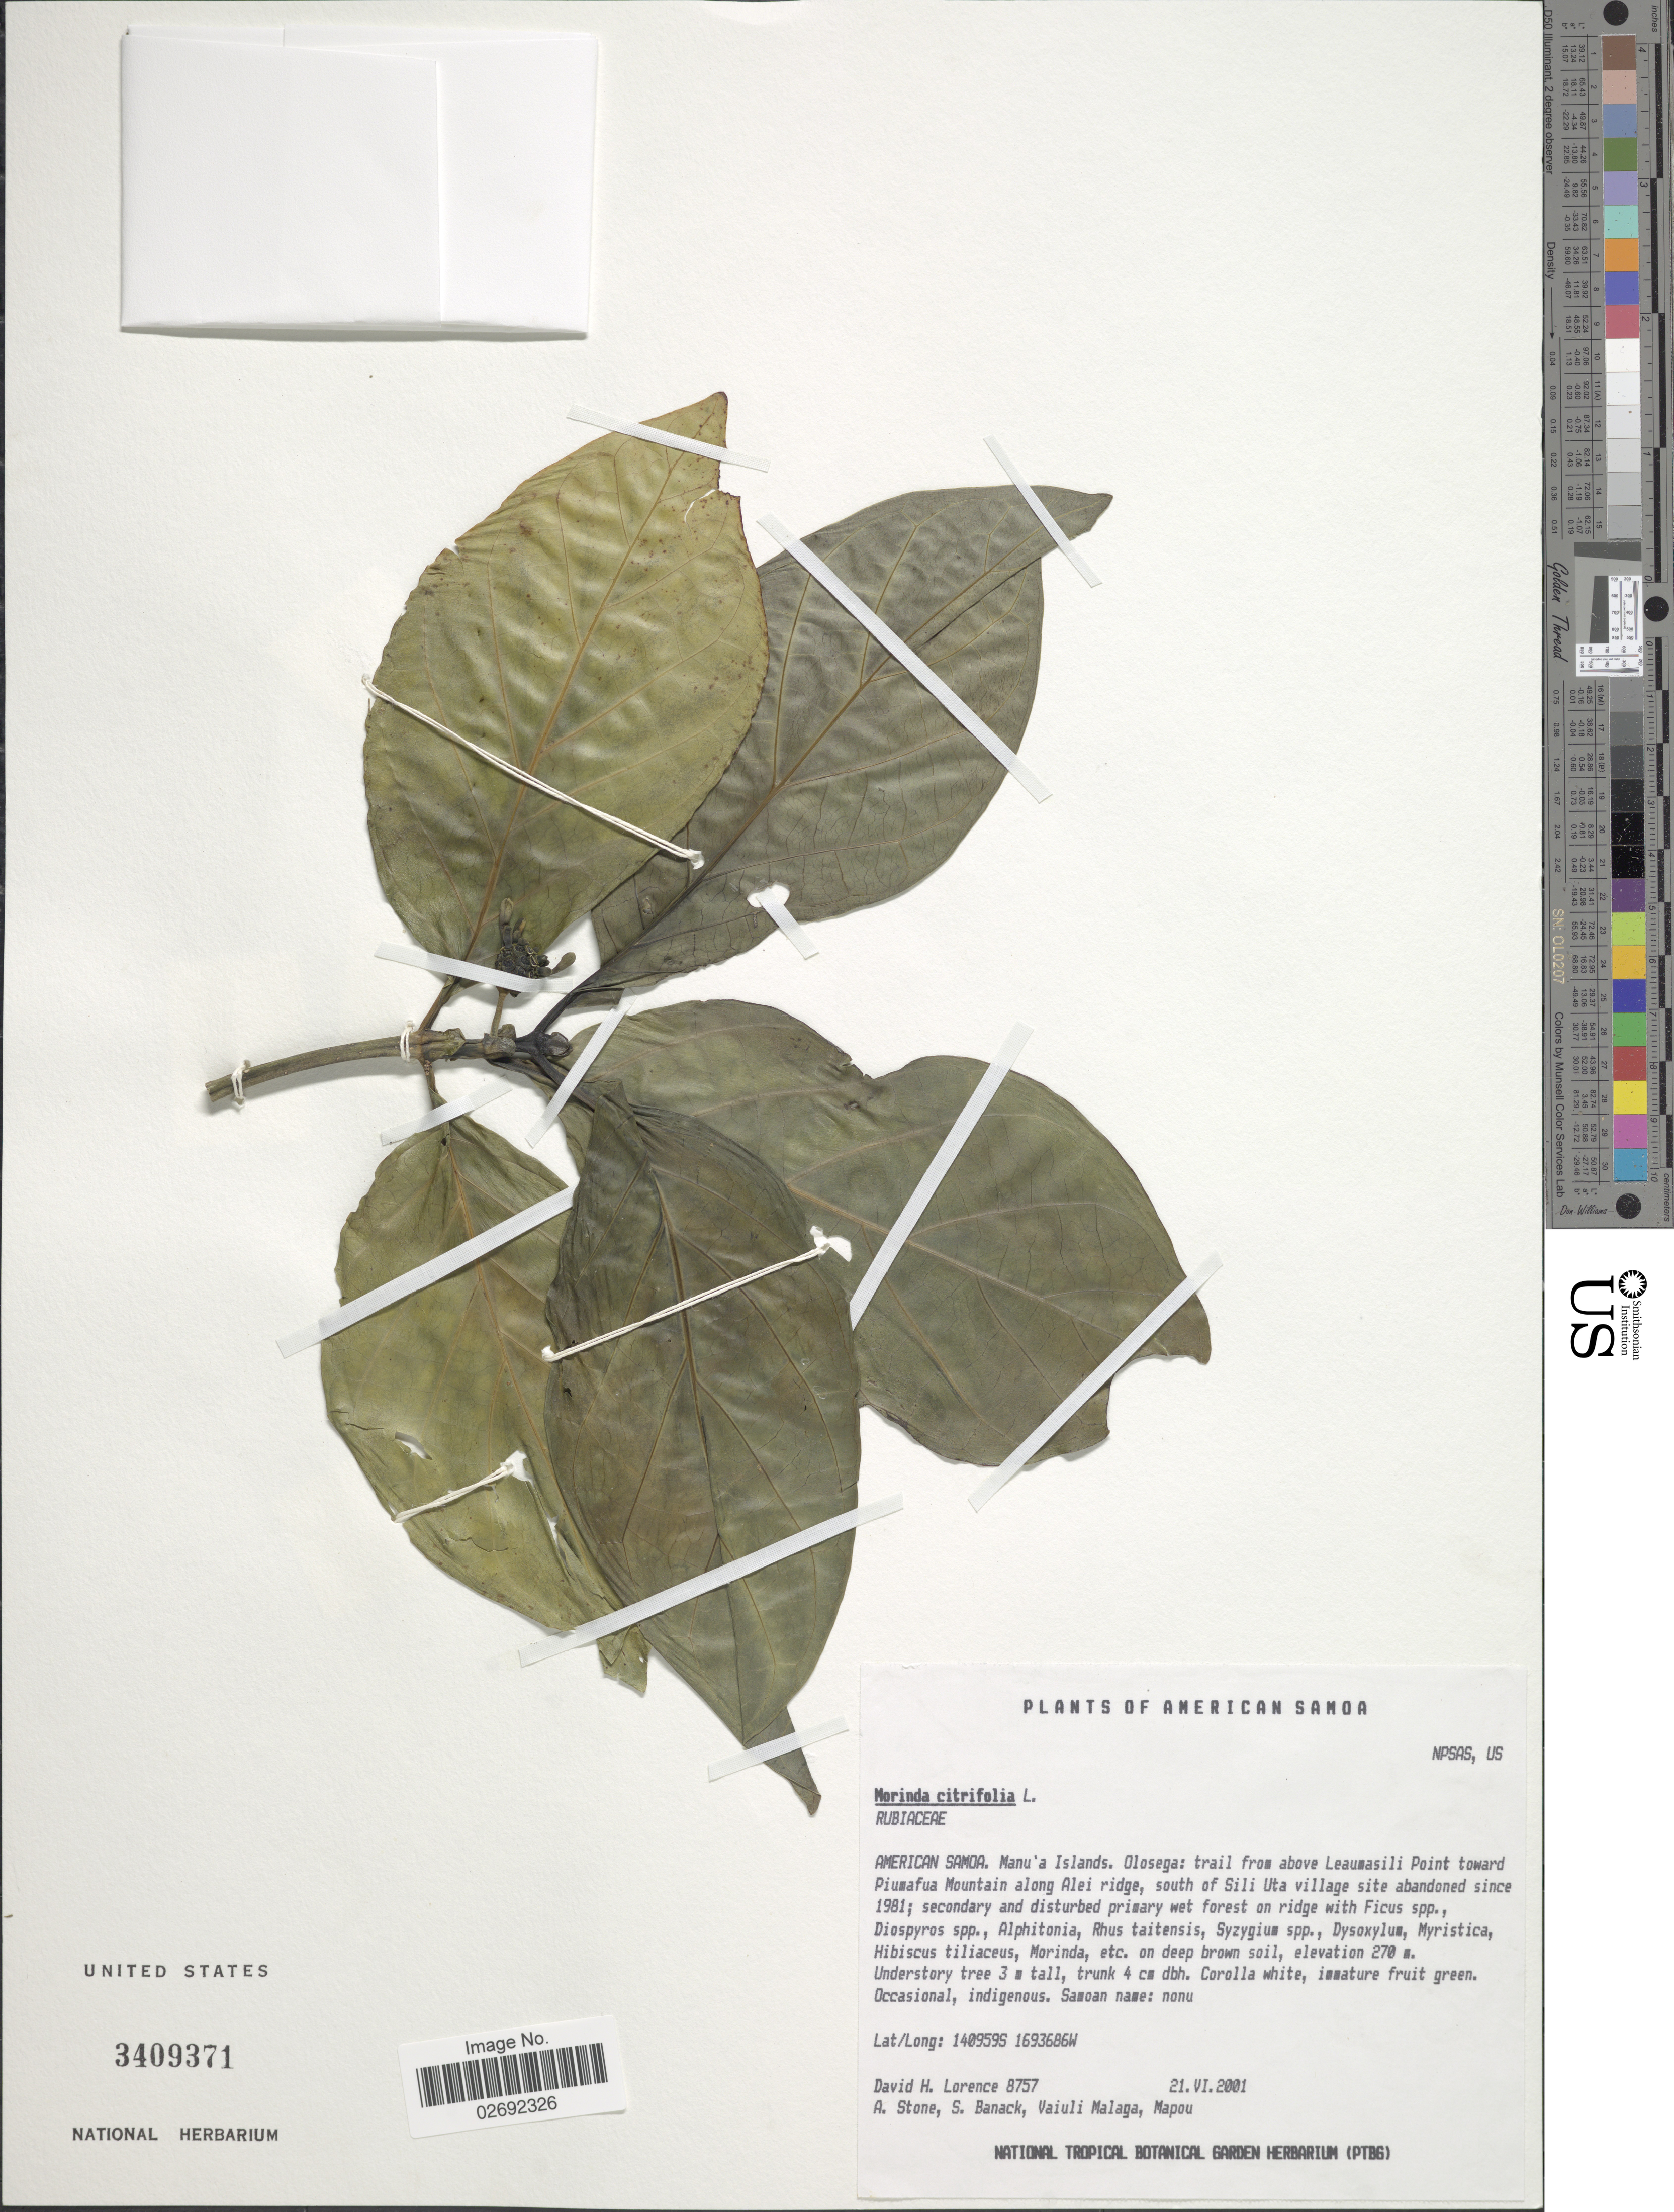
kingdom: Plantae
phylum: Tracheophyta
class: Magnoliopsida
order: Gentianales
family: Rubiaceae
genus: Morinda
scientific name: Morinda citrifolia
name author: L.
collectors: D. Lorence, A. Stone, S. Banack, V. Malaga & Mapou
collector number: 8757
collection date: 2001-06-21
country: American Samoa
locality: Manu'a Islands. Olosega: trail from Leaumasili Point toward Piumafua Mountain along Alei ridge, south of Sili Uta village site abandoned since 1981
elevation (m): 270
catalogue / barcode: US 3409371